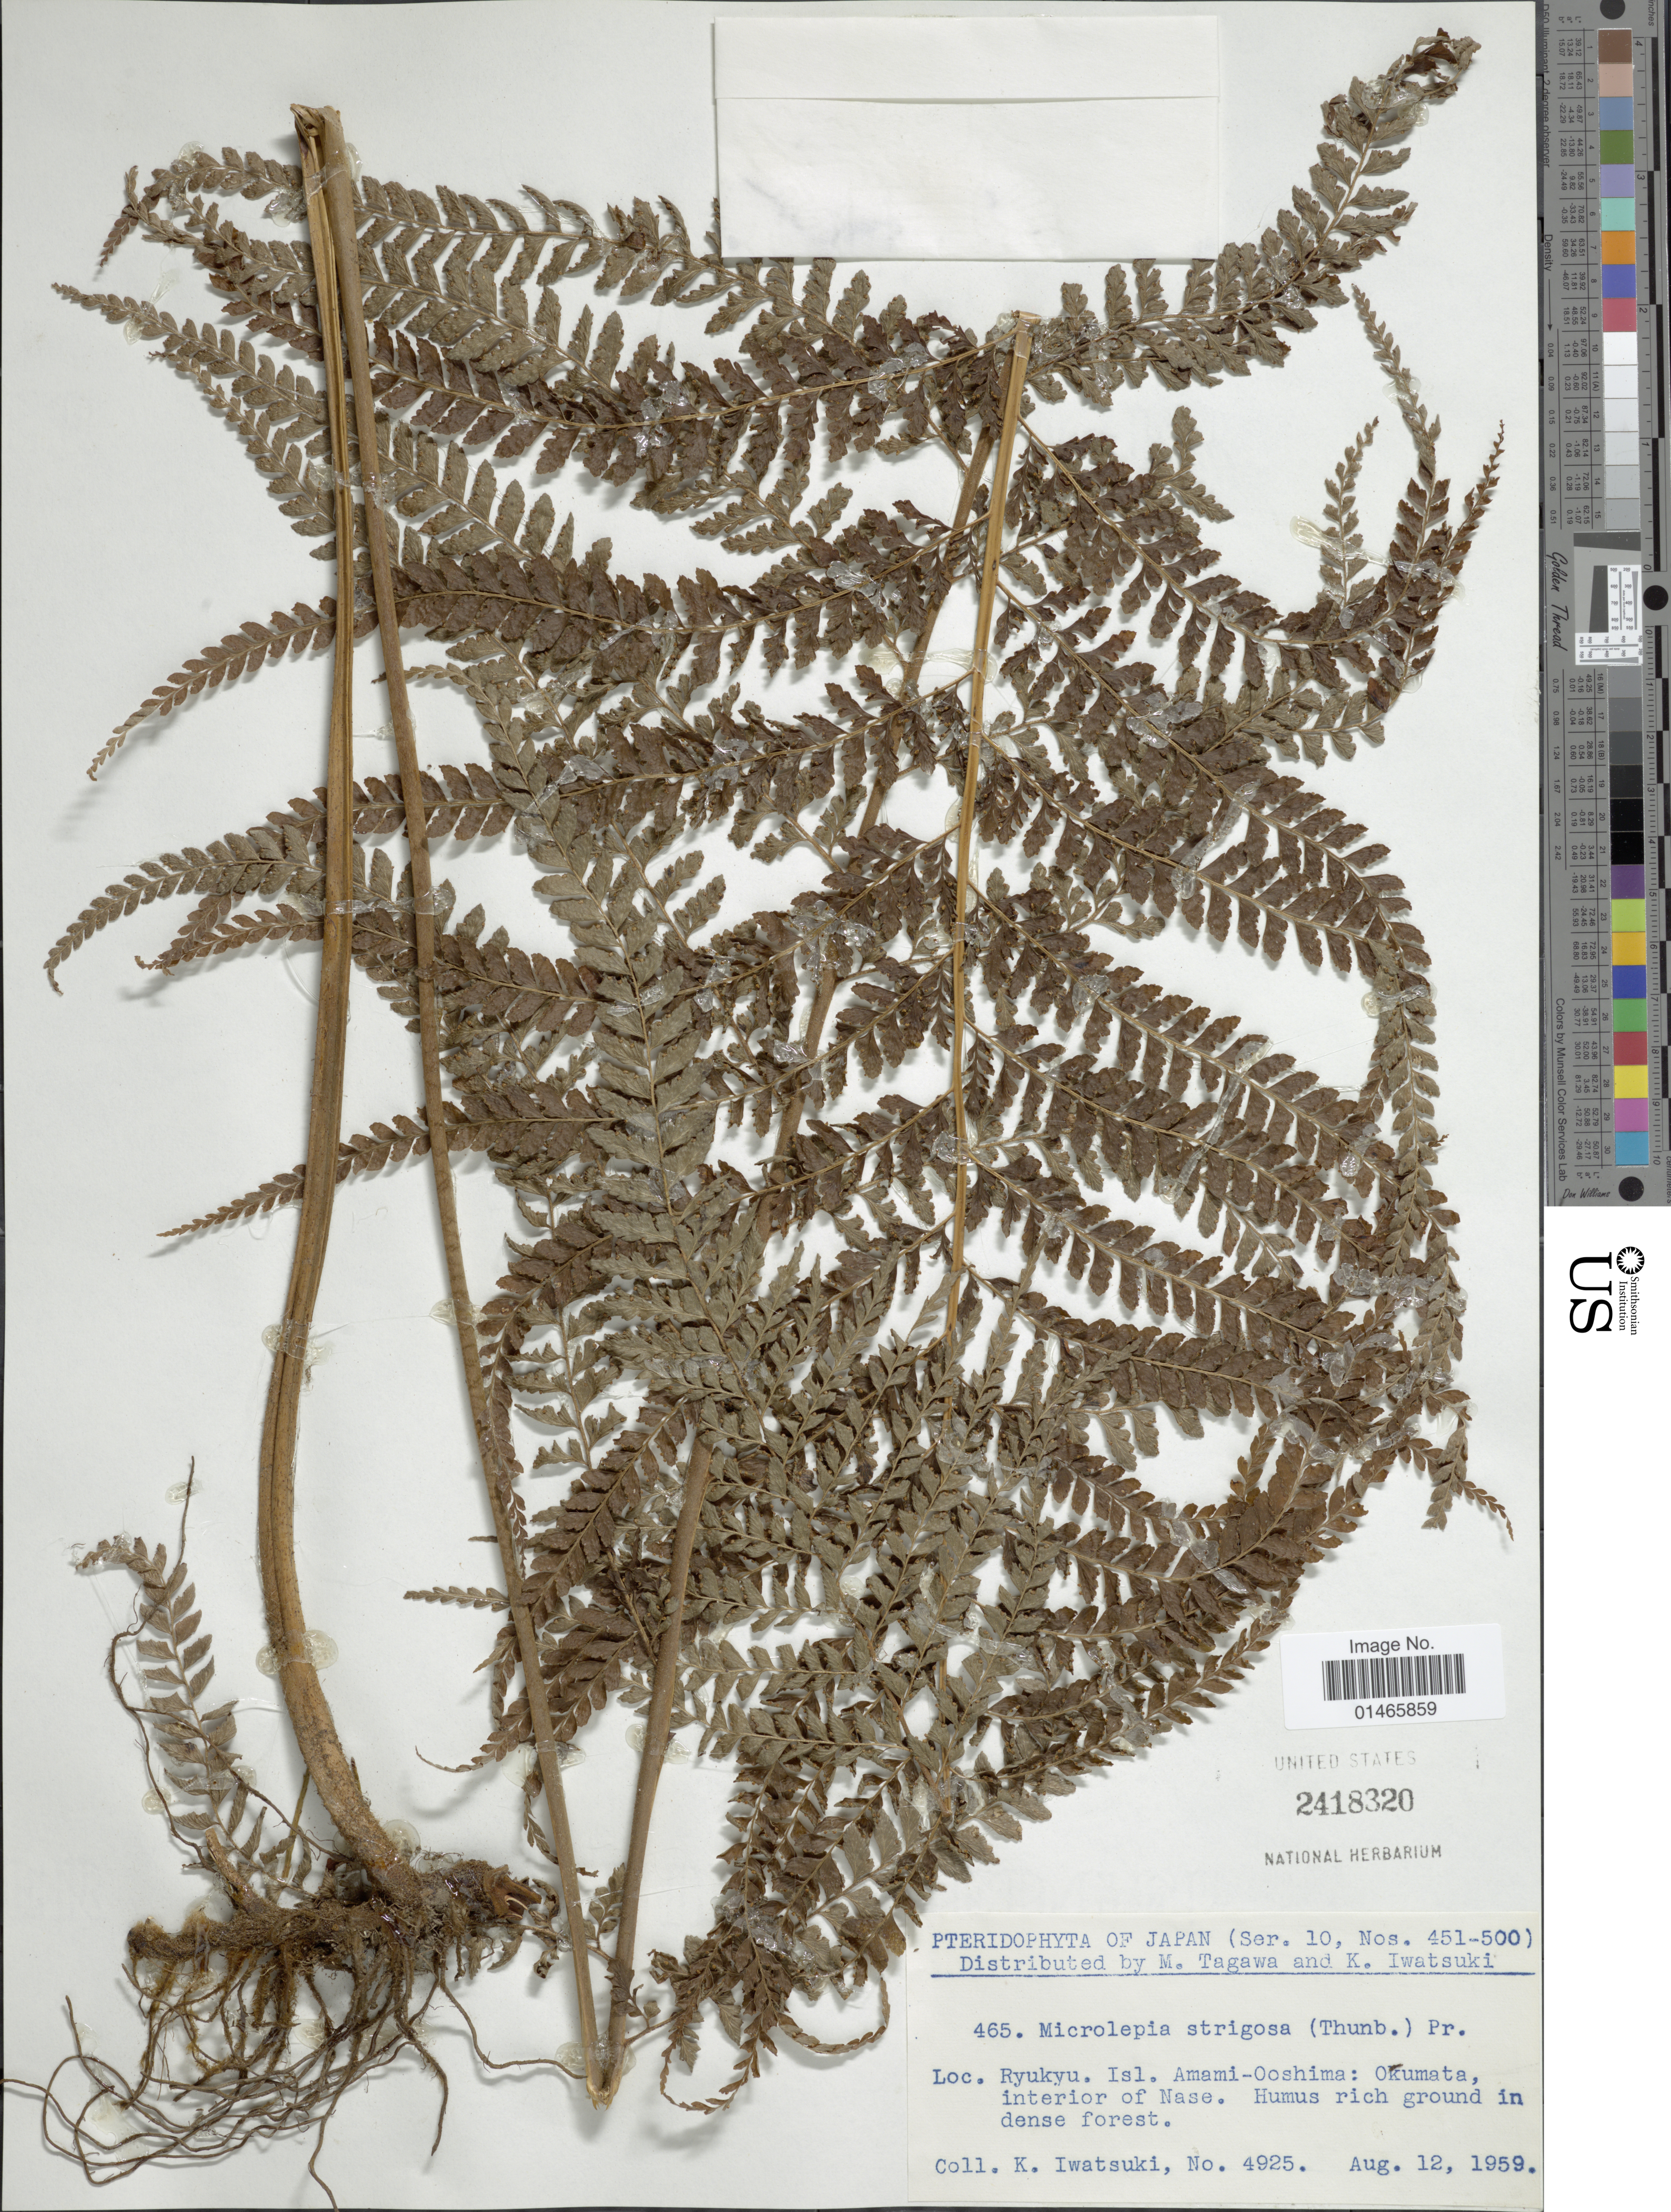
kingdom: Plantae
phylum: Tracheophyta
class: Polypodiopsida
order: Polypodiales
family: Dennstaedtiaceae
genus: Microlepia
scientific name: Microlepia strigosa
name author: (Thunb.) J. Presl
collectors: K. Iwatsuki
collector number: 4925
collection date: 1959-08-12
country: Japan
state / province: Kagosima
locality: Ryukyu, Isl. Amami-Ooshima: Okumata, interior of Nase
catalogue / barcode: US 2418320